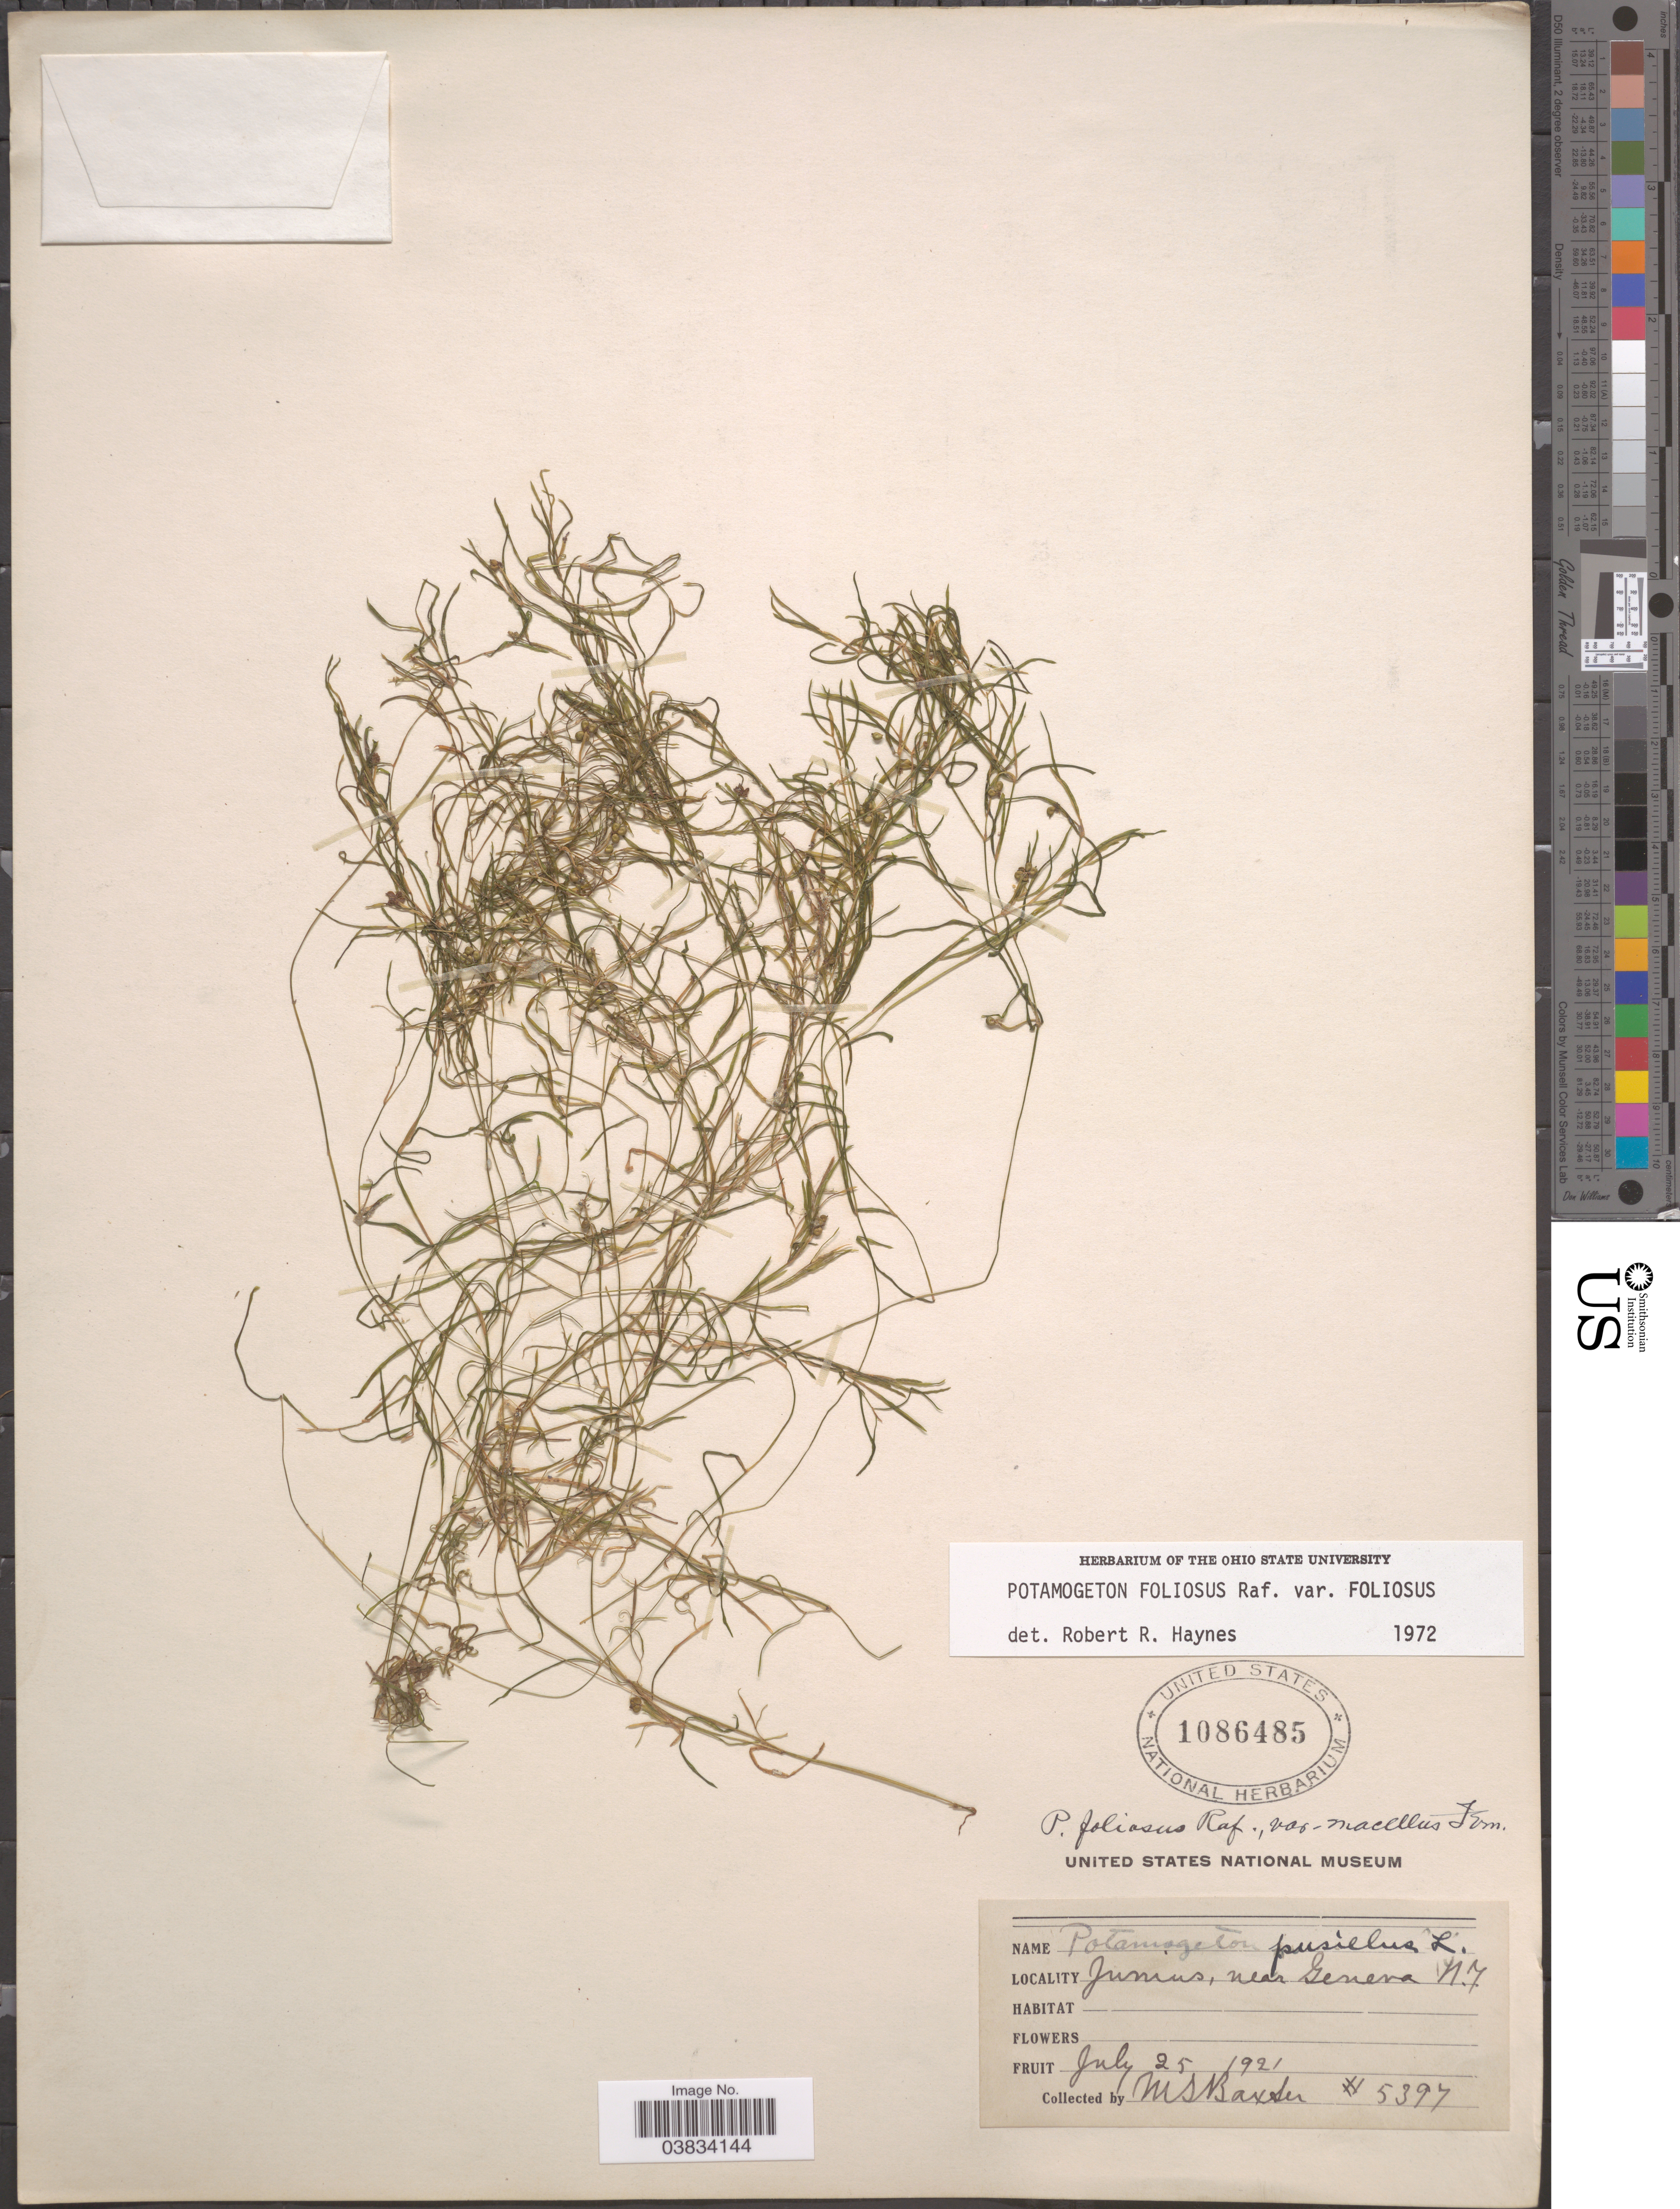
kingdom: Plantae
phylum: Tracheophyta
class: Liliopsida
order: Alismatales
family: Potamogetonaceae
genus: Potamogeton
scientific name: Potamogeton foliosus var. foliosus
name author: Raf.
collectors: M. Baxter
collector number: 5397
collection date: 1921-07-25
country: United States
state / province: New York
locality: Junius, near Geneva.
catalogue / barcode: US 1086485